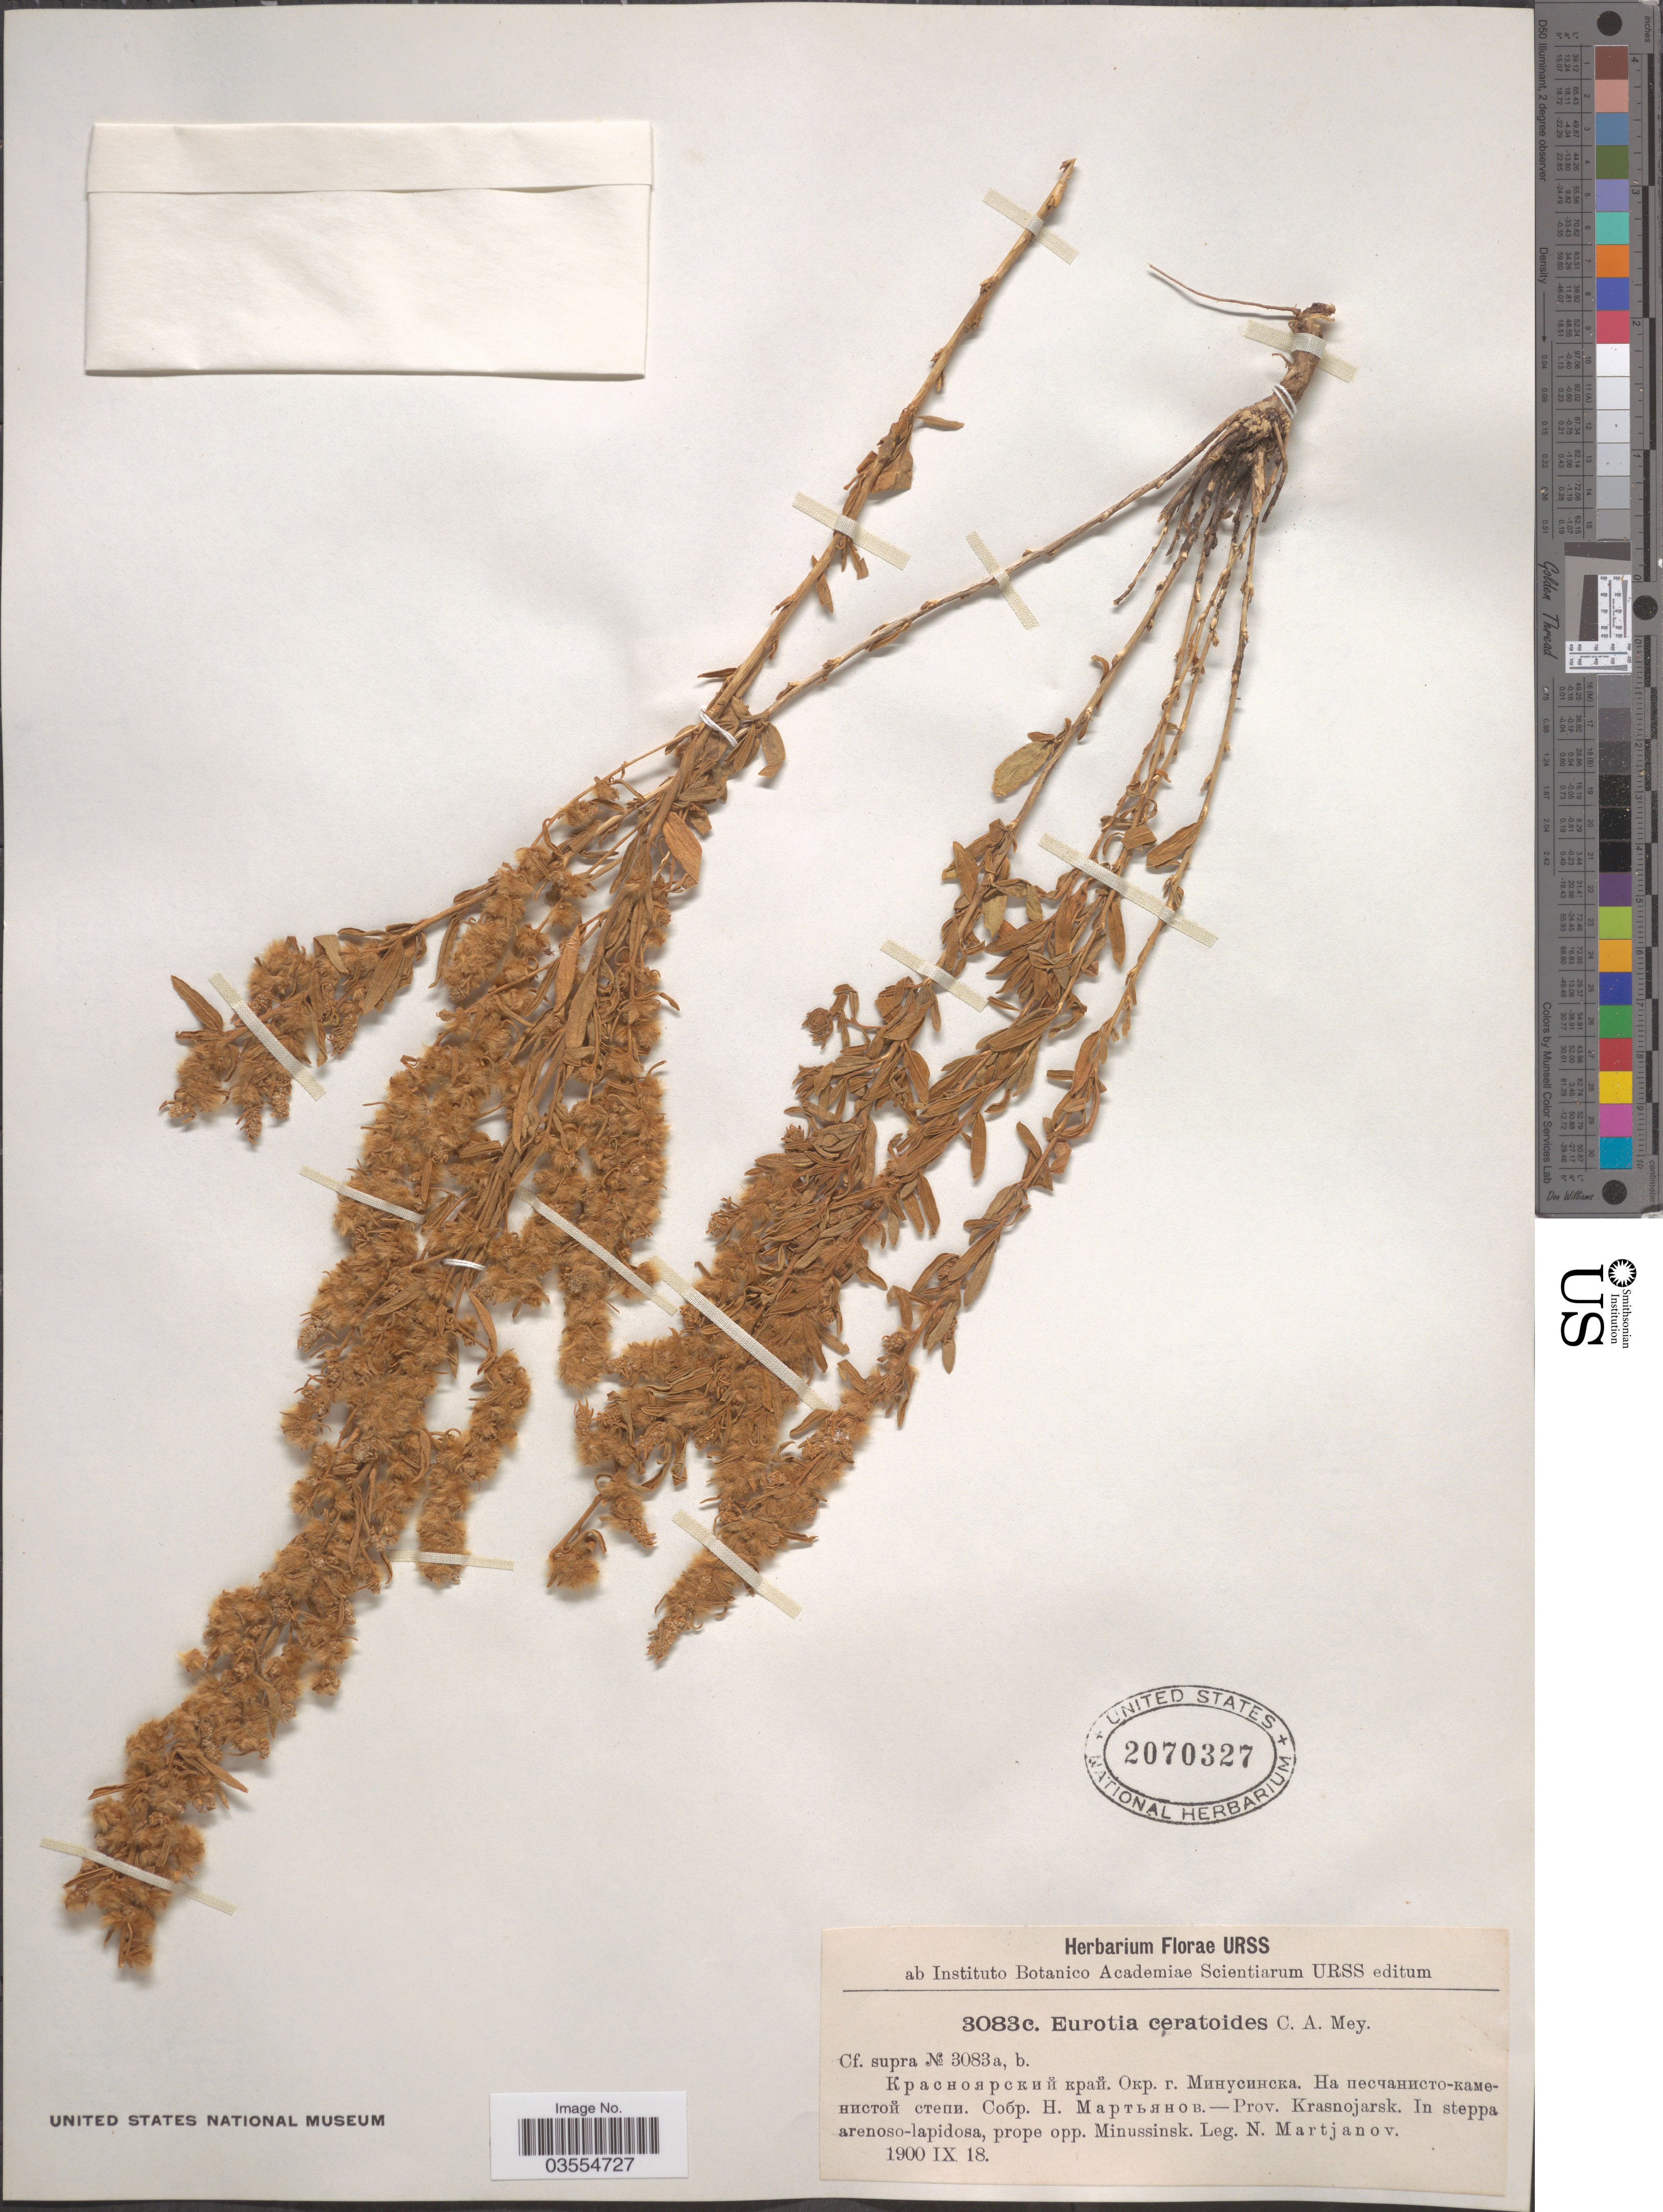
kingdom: Plantae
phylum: Tracheophyta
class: Magnoliopsida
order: Caryophyllales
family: Amaranthaceae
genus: Krascheninnikovia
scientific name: Krascheninnikovia ceratoides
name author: (L.) Gueldenst.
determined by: U.S. National Herbarium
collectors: N. Martjanov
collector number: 3083c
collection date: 1900-09-18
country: Russian Federation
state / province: Krasnoyarsk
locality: Prov. Krasnojarsk. In steppa arenoso-lapidosa, prope opp. Minussinsk.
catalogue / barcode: US 2070327